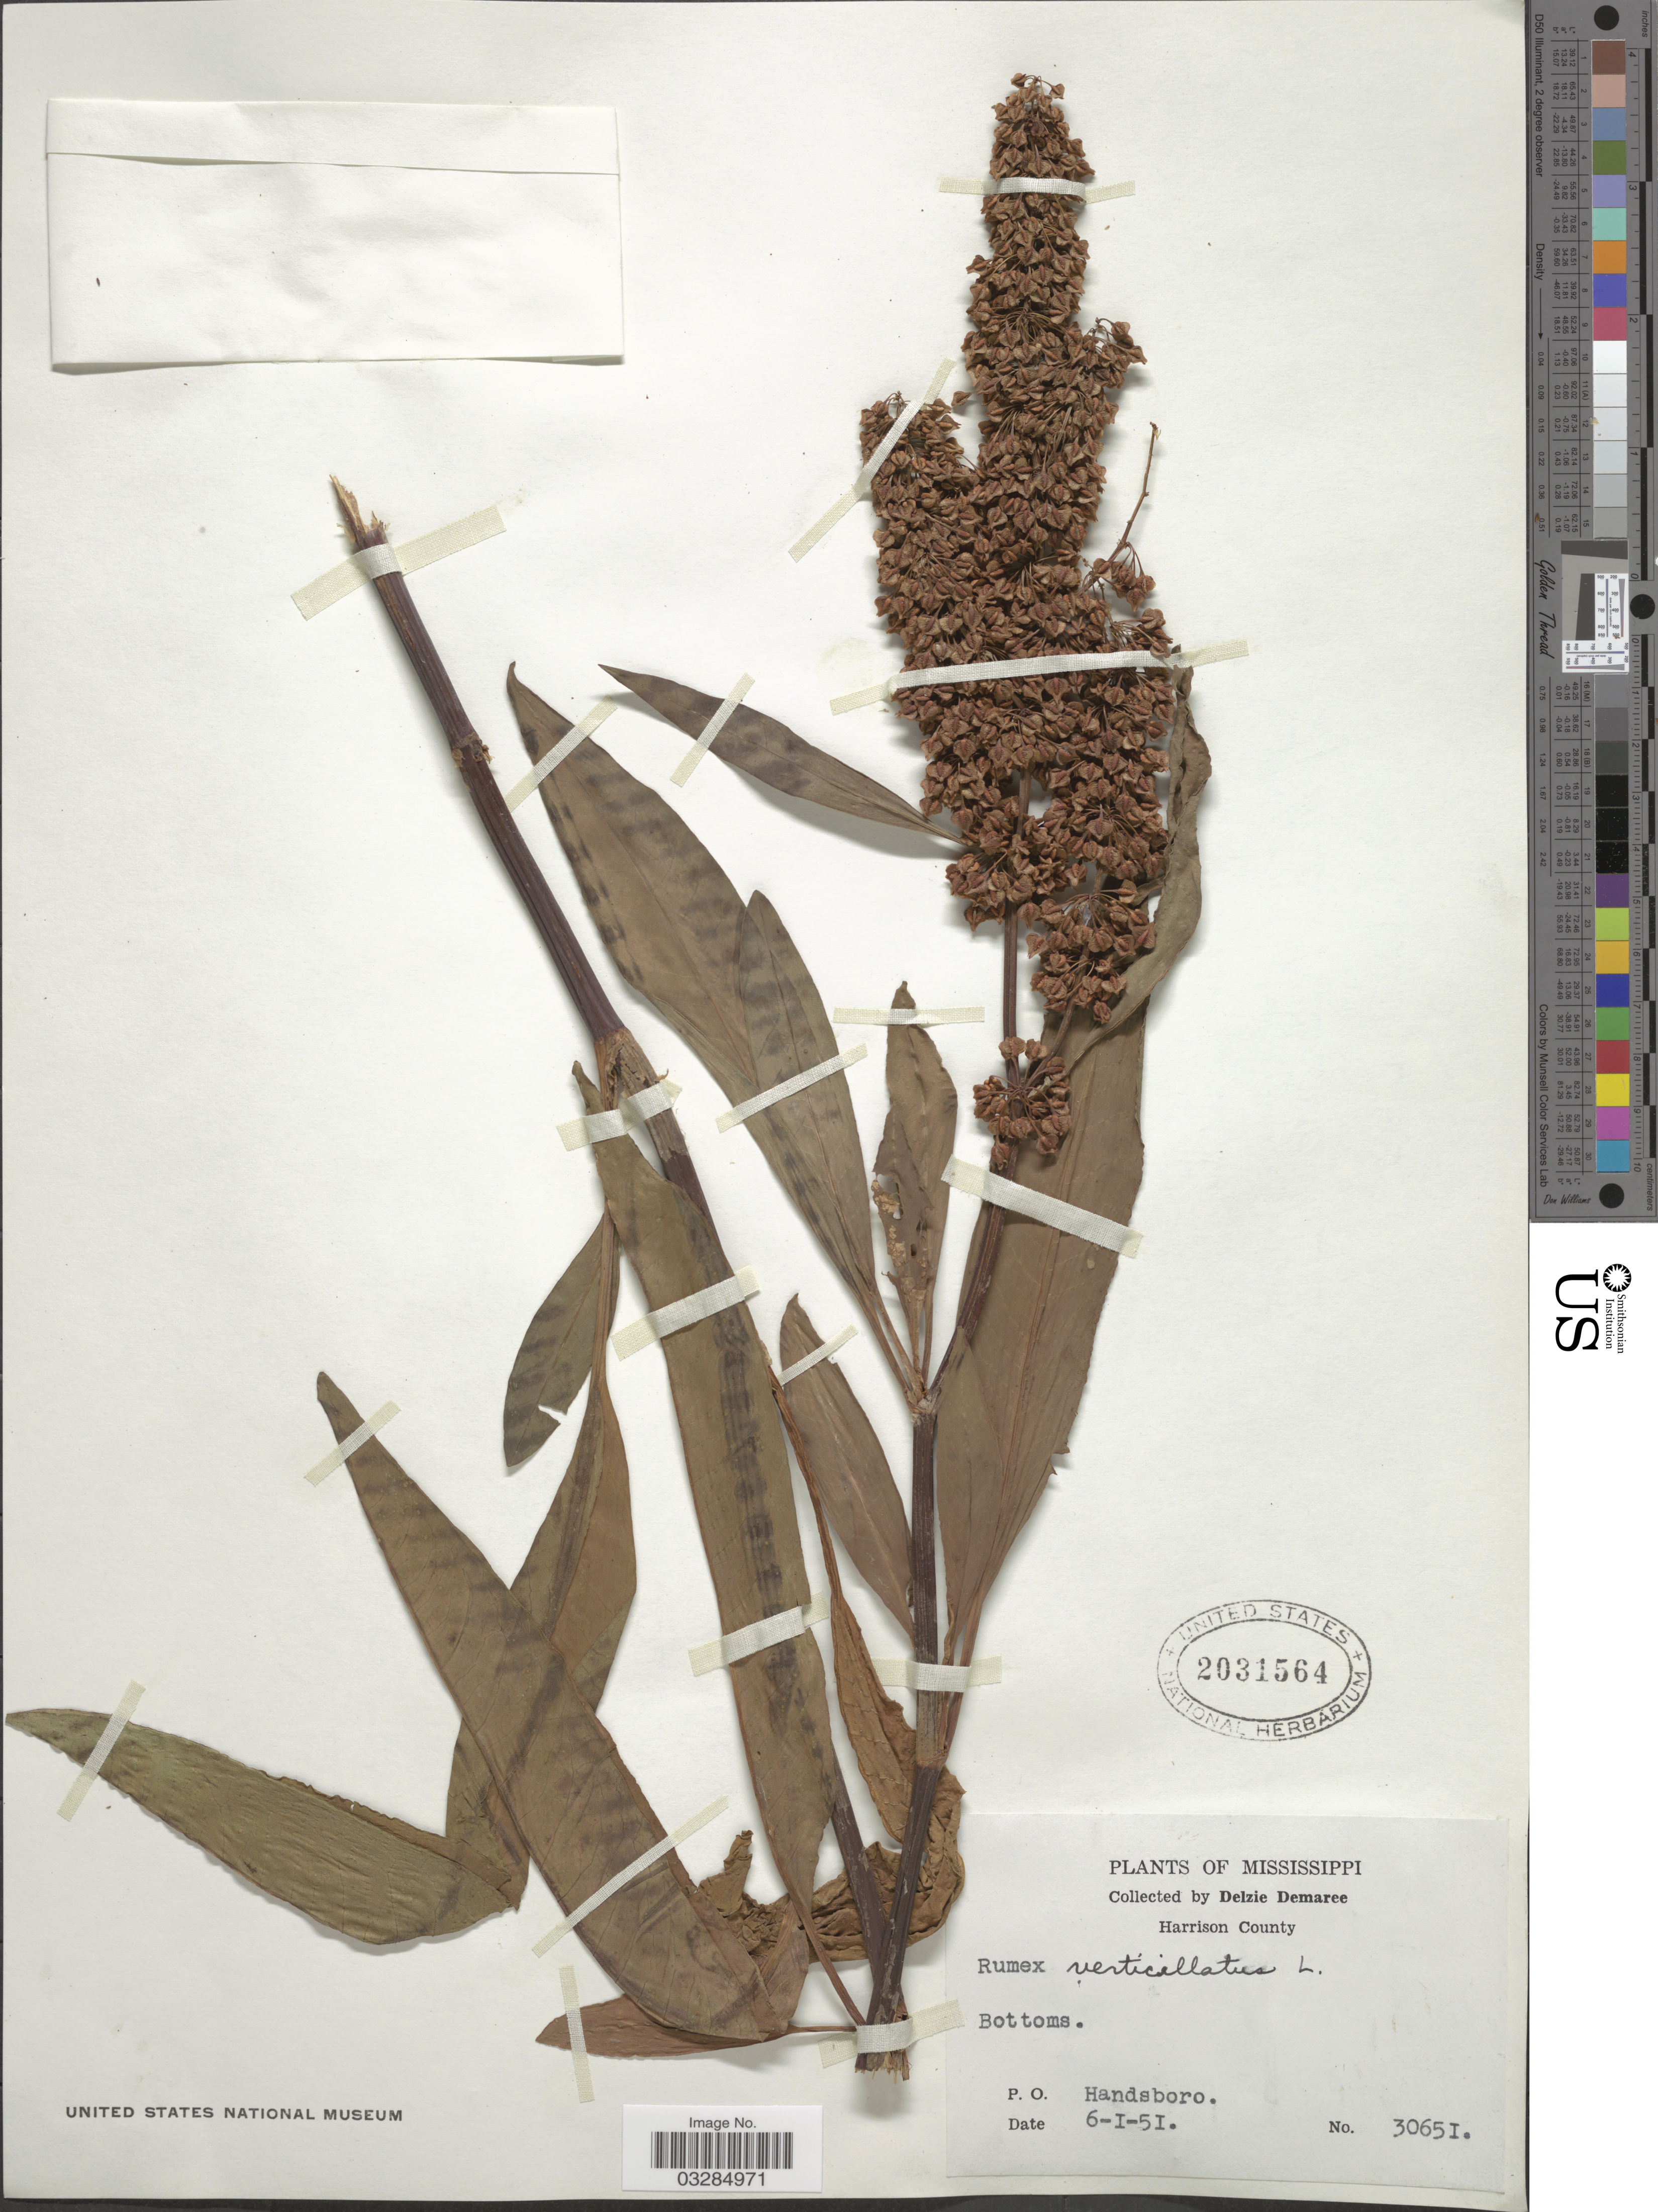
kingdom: Plantae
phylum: Tracheophyta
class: Magnoliopsida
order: Caryophyllales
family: Polygonaceae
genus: Rumex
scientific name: Rumex verticillatus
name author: L.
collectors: D. Demaree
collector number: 30651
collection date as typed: Transcribed d/m/y: 6/1/51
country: United States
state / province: Mississippi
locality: Harrison County. P.O. Handsboro.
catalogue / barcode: US 2031564